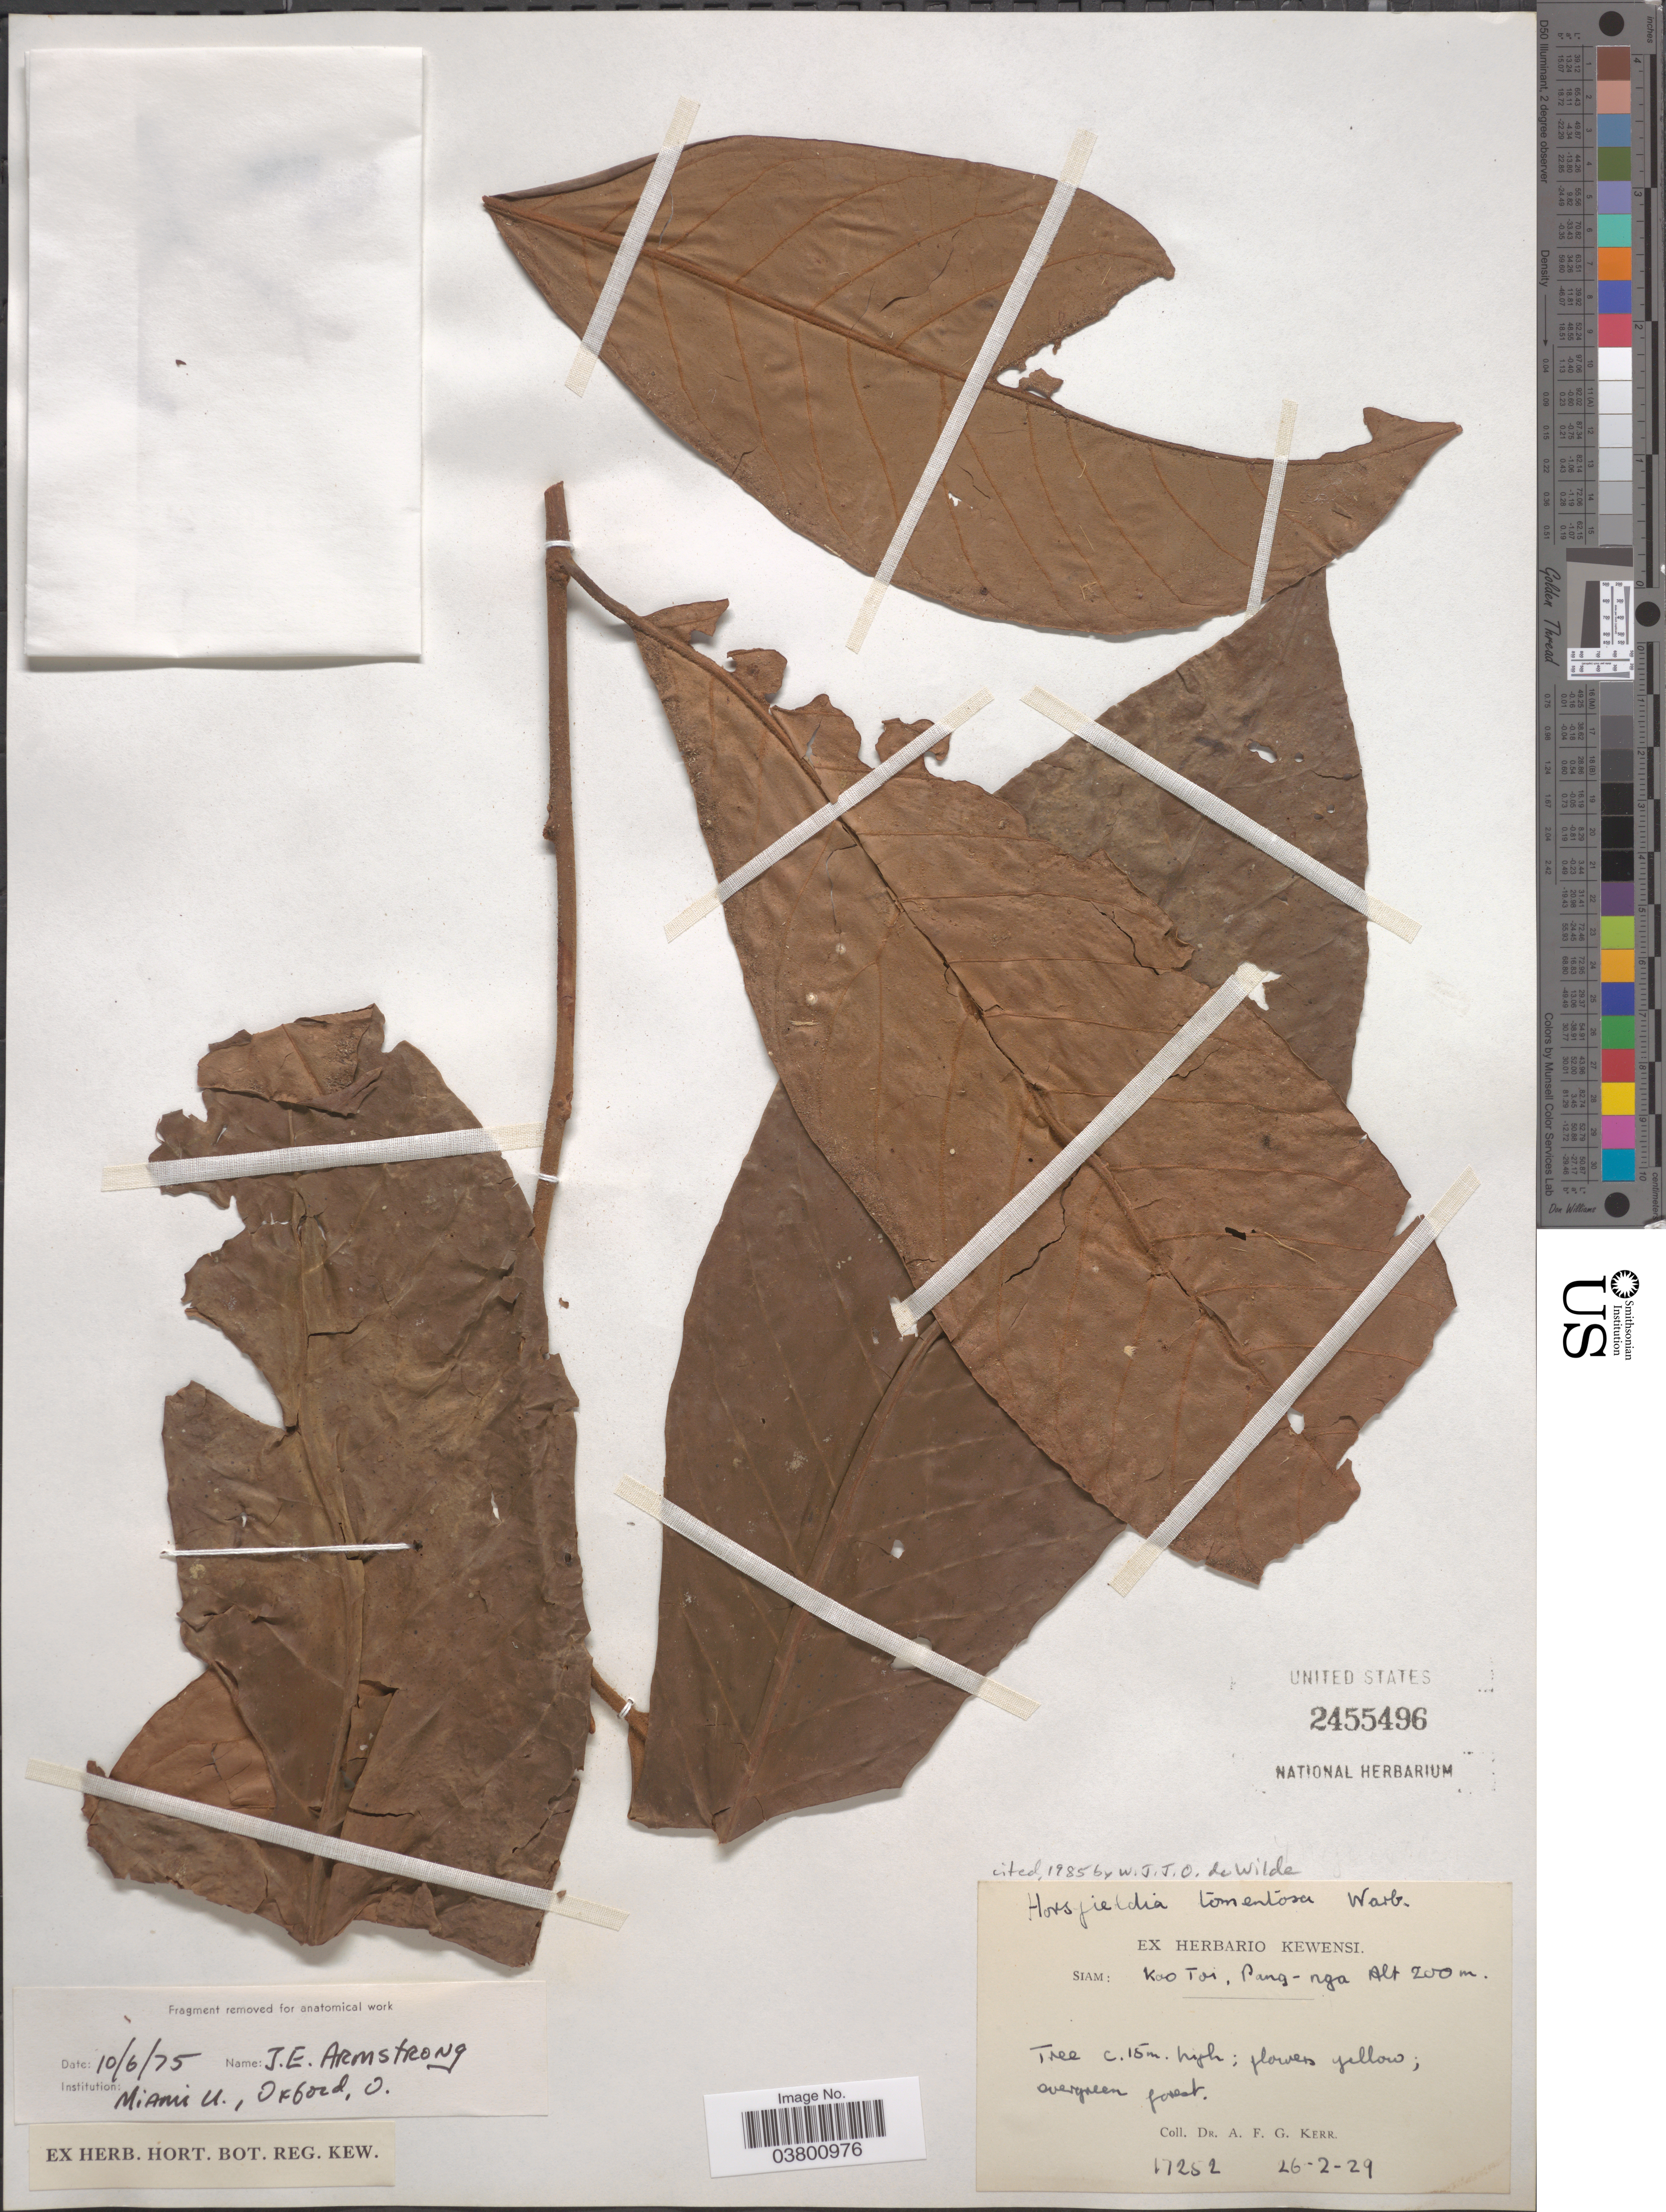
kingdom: Plantae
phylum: Tracheophyta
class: Magnoliopsida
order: Magnoliales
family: Myristicaceae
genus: Horsfieldia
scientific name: Horsfieldia tomentosa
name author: Warb.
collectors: A. F. G. Kerr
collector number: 17252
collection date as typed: Transcribed d/m/y: 26/2/29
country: Thailand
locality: Siam: Kao Toi, Pang-nga.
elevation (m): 200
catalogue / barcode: US 2455496